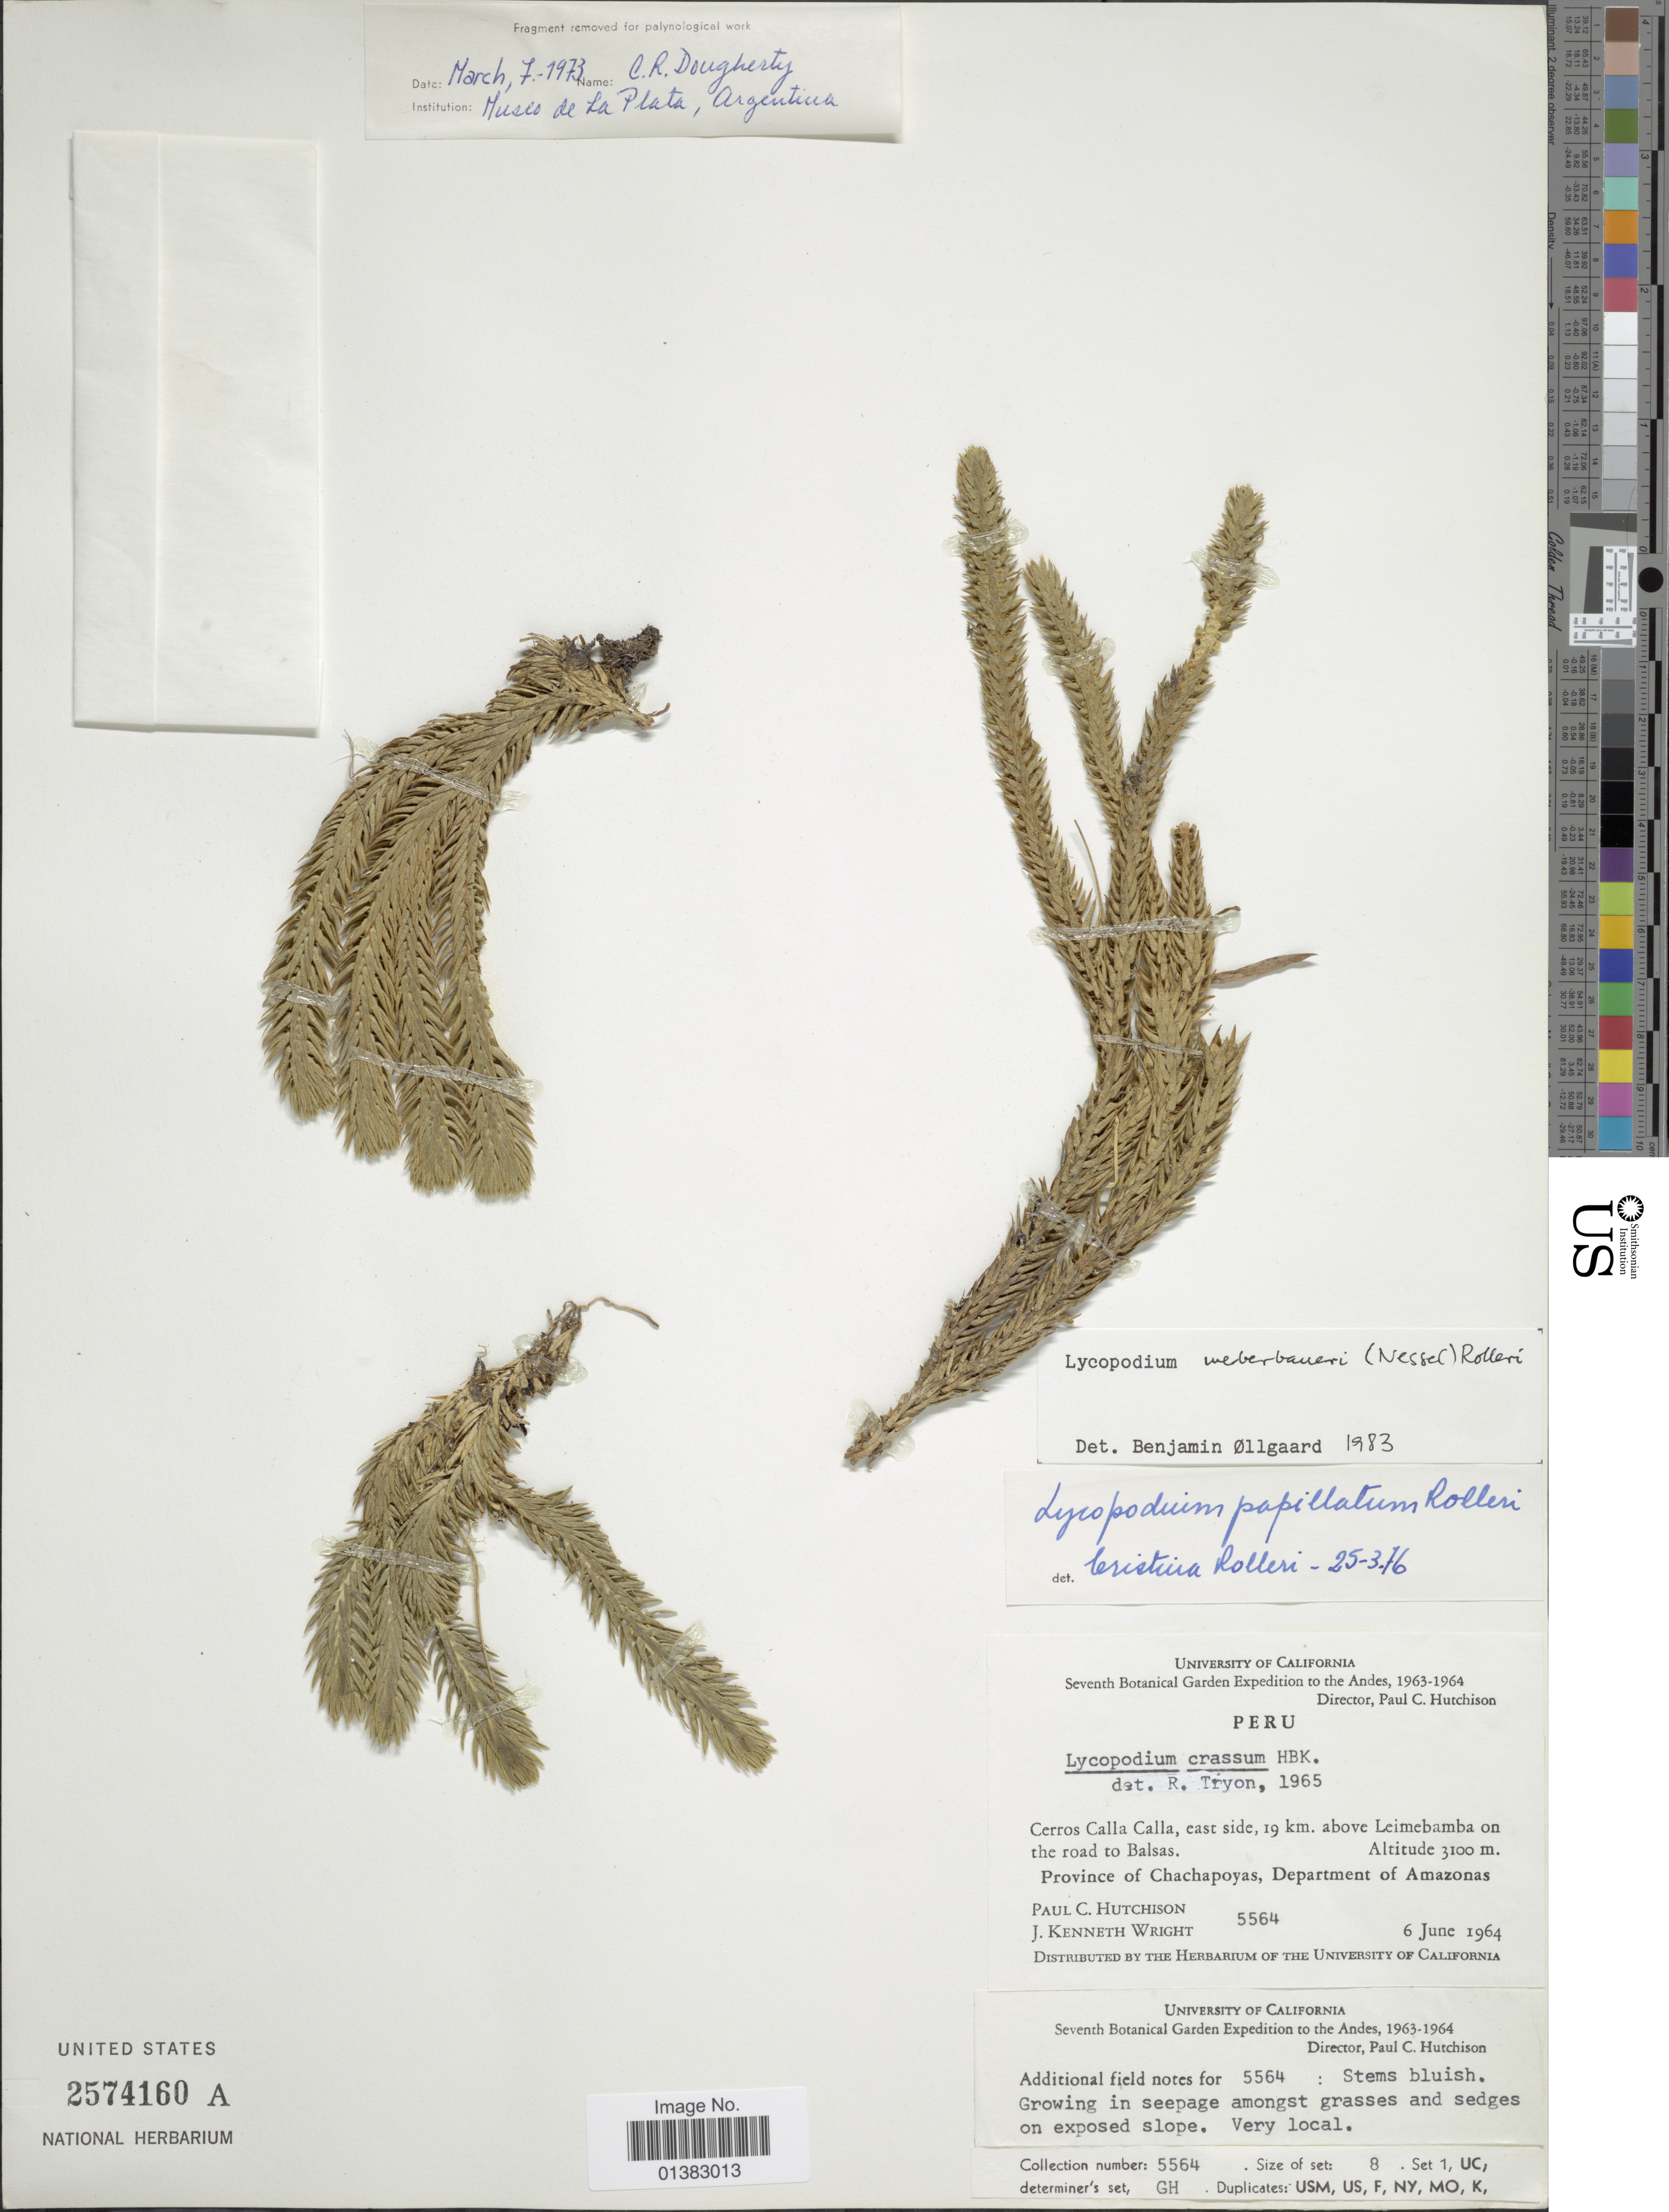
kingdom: Plantae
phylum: Tracheophyta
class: Lycopodiopsida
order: Lycopodiales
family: Lycopodiaceae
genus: Phlegmariurus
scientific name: Phlegmariurus weberbaueri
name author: (Hieron. & Herter ex Nessel) B. Øllg.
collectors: P. C. Hutchison & J. K. Wright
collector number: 5564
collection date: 1964-06-06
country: Peru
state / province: Amazonas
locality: Cerros Calla Calla, east side, 19 km. above Leimebamba on the road to Balsas. Province of Chachapoyas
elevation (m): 3100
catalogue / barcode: US 2574160A